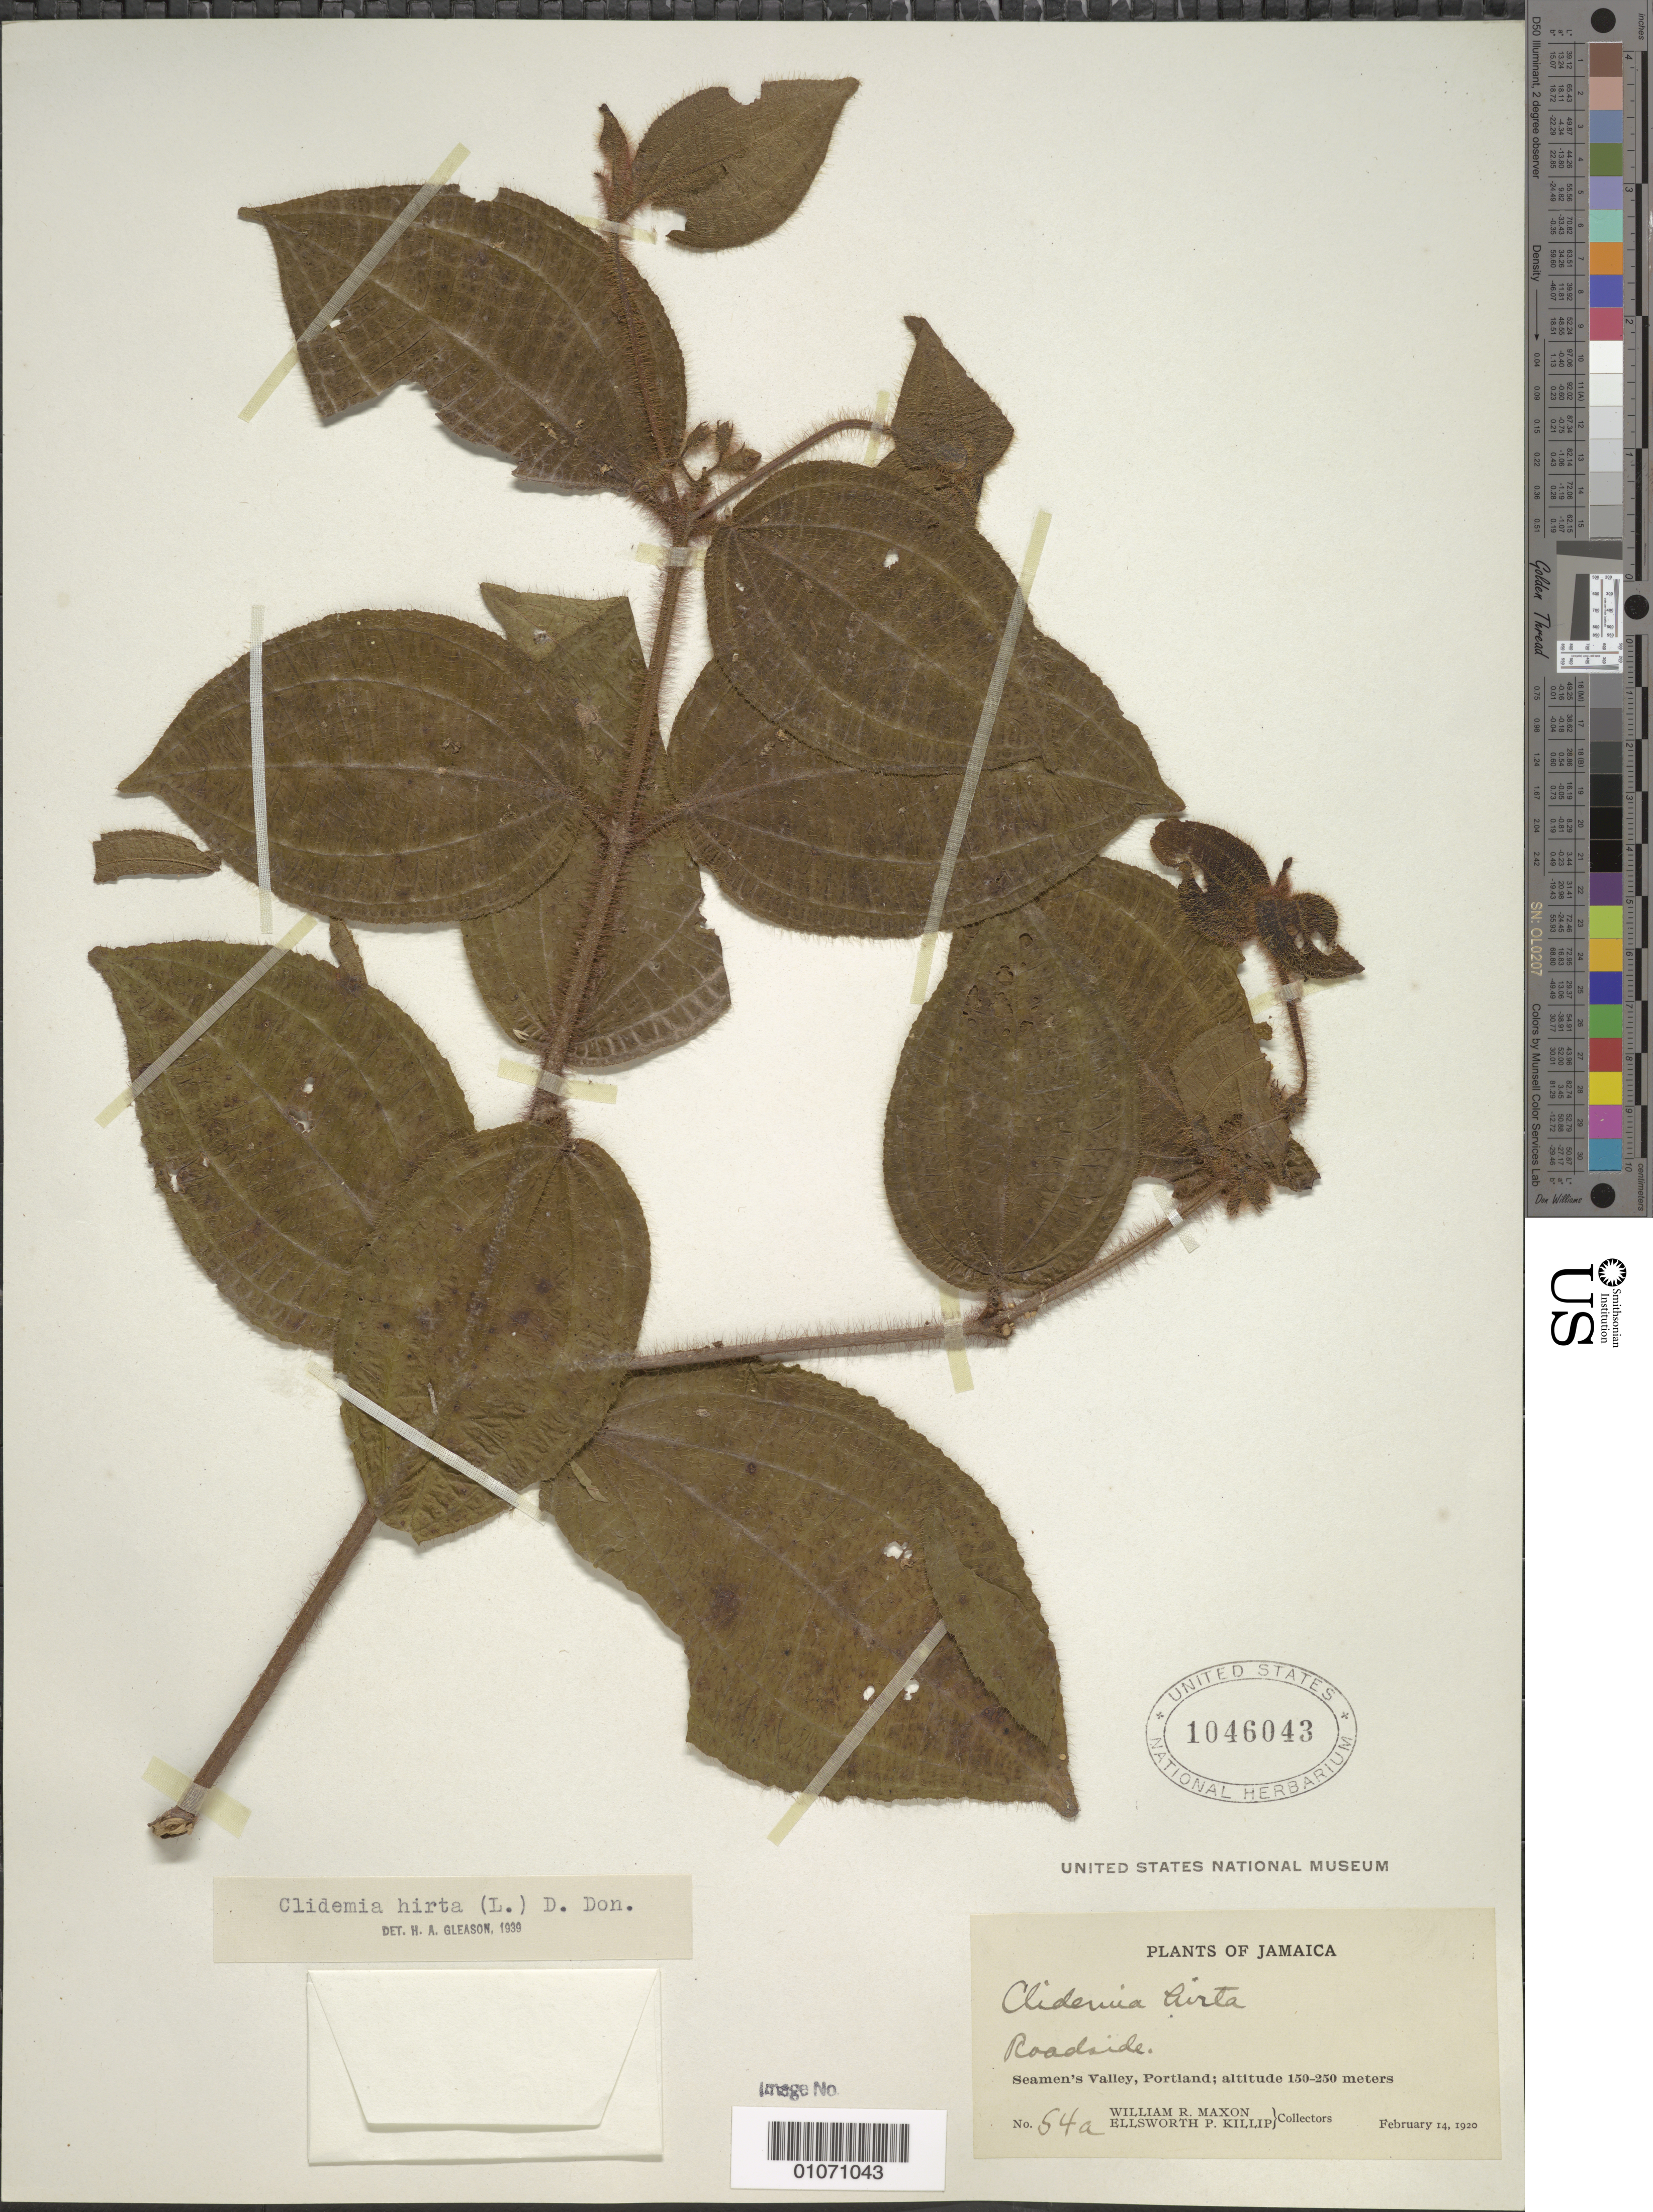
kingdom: Plantae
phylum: Tracheophyta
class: Magnoliopsida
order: Myrtales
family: Melastomataceae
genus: Clidemia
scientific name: Clidemia hirta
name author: (L.) D. Don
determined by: Gleason, H. A.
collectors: W. R. Maxon & E. P. Killip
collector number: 54a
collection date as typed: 14 Feb 1920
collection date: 1920-02-14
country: Jamaica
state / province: Portland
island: Jamaica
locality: Seamen's Valley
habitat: Roadside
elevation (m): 150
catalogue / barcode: US 1046043